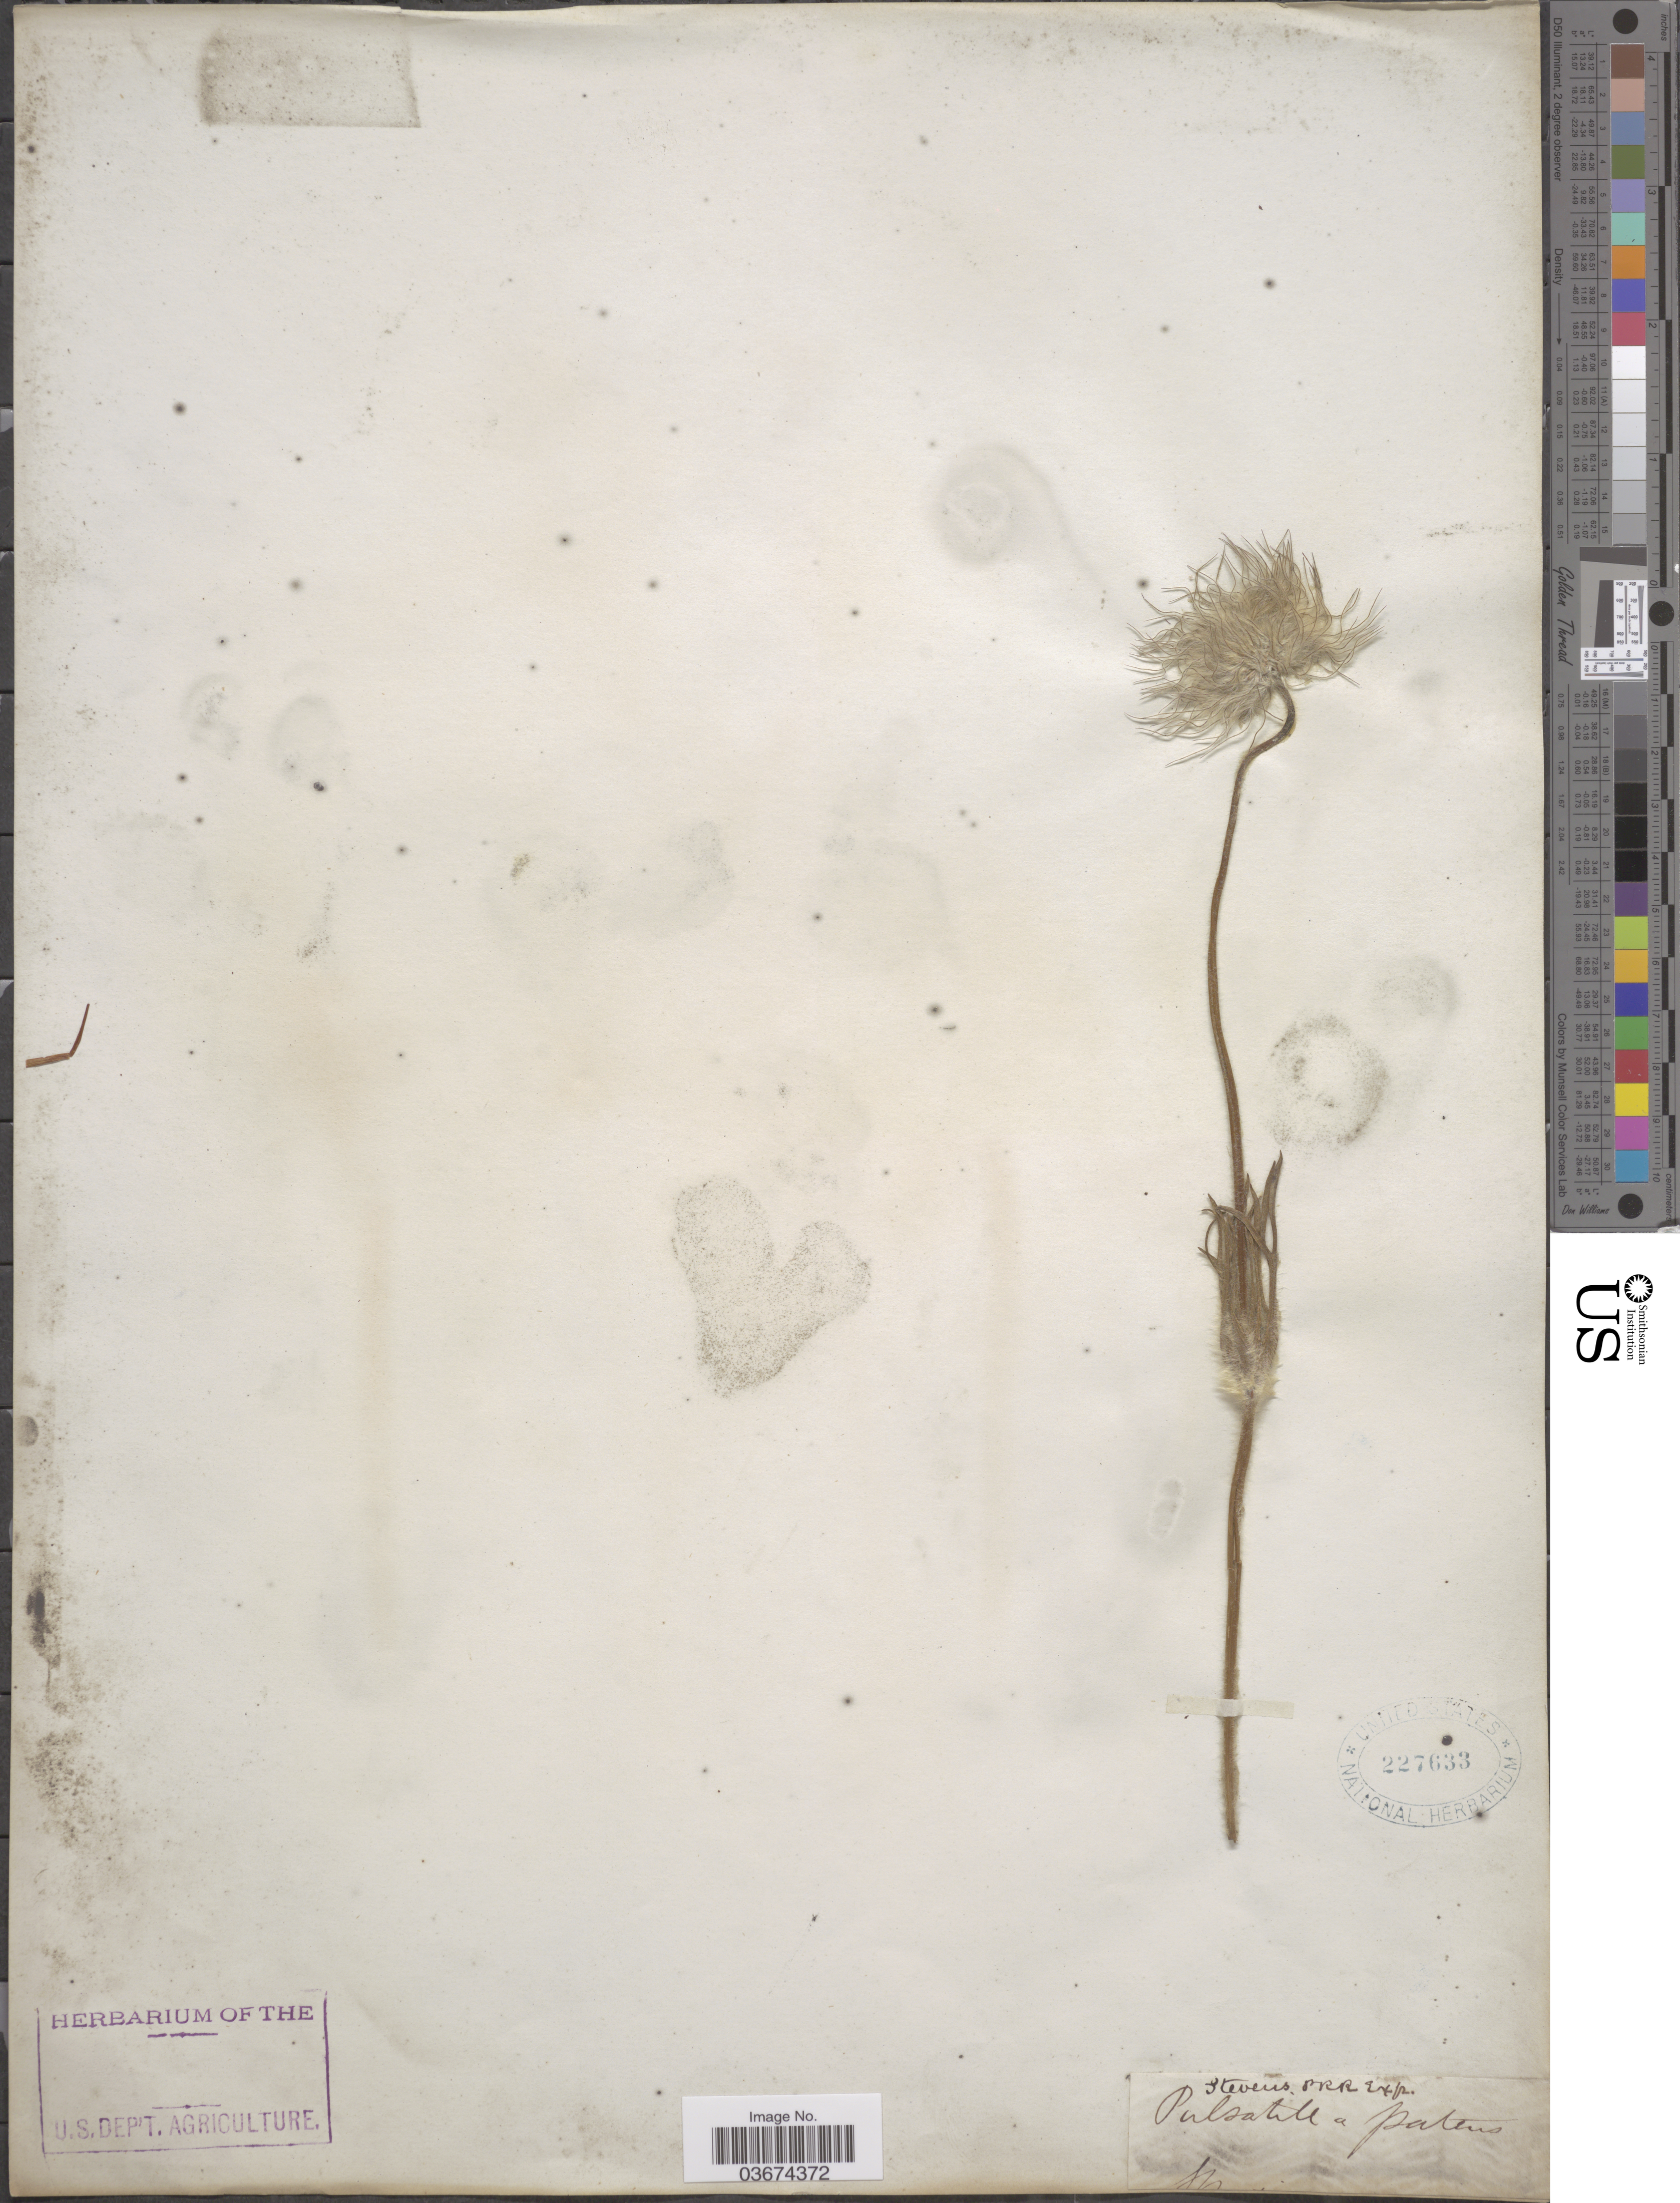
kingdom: Plantae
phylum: Tracheophyta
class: Magnoliopsida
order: Ranunculales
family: Ranunculaceae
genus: Pulsatilla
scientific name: Pulsatilla nuttalliana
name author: (DC.) Bercht. & J. Presl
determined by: Strong, Mark T., (BOT), Smithsonian Institution - National Museum of Natural History (UNITED STATES)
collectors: -. Stevens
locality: [illegible text] P. R. R.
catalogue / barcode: US 227633